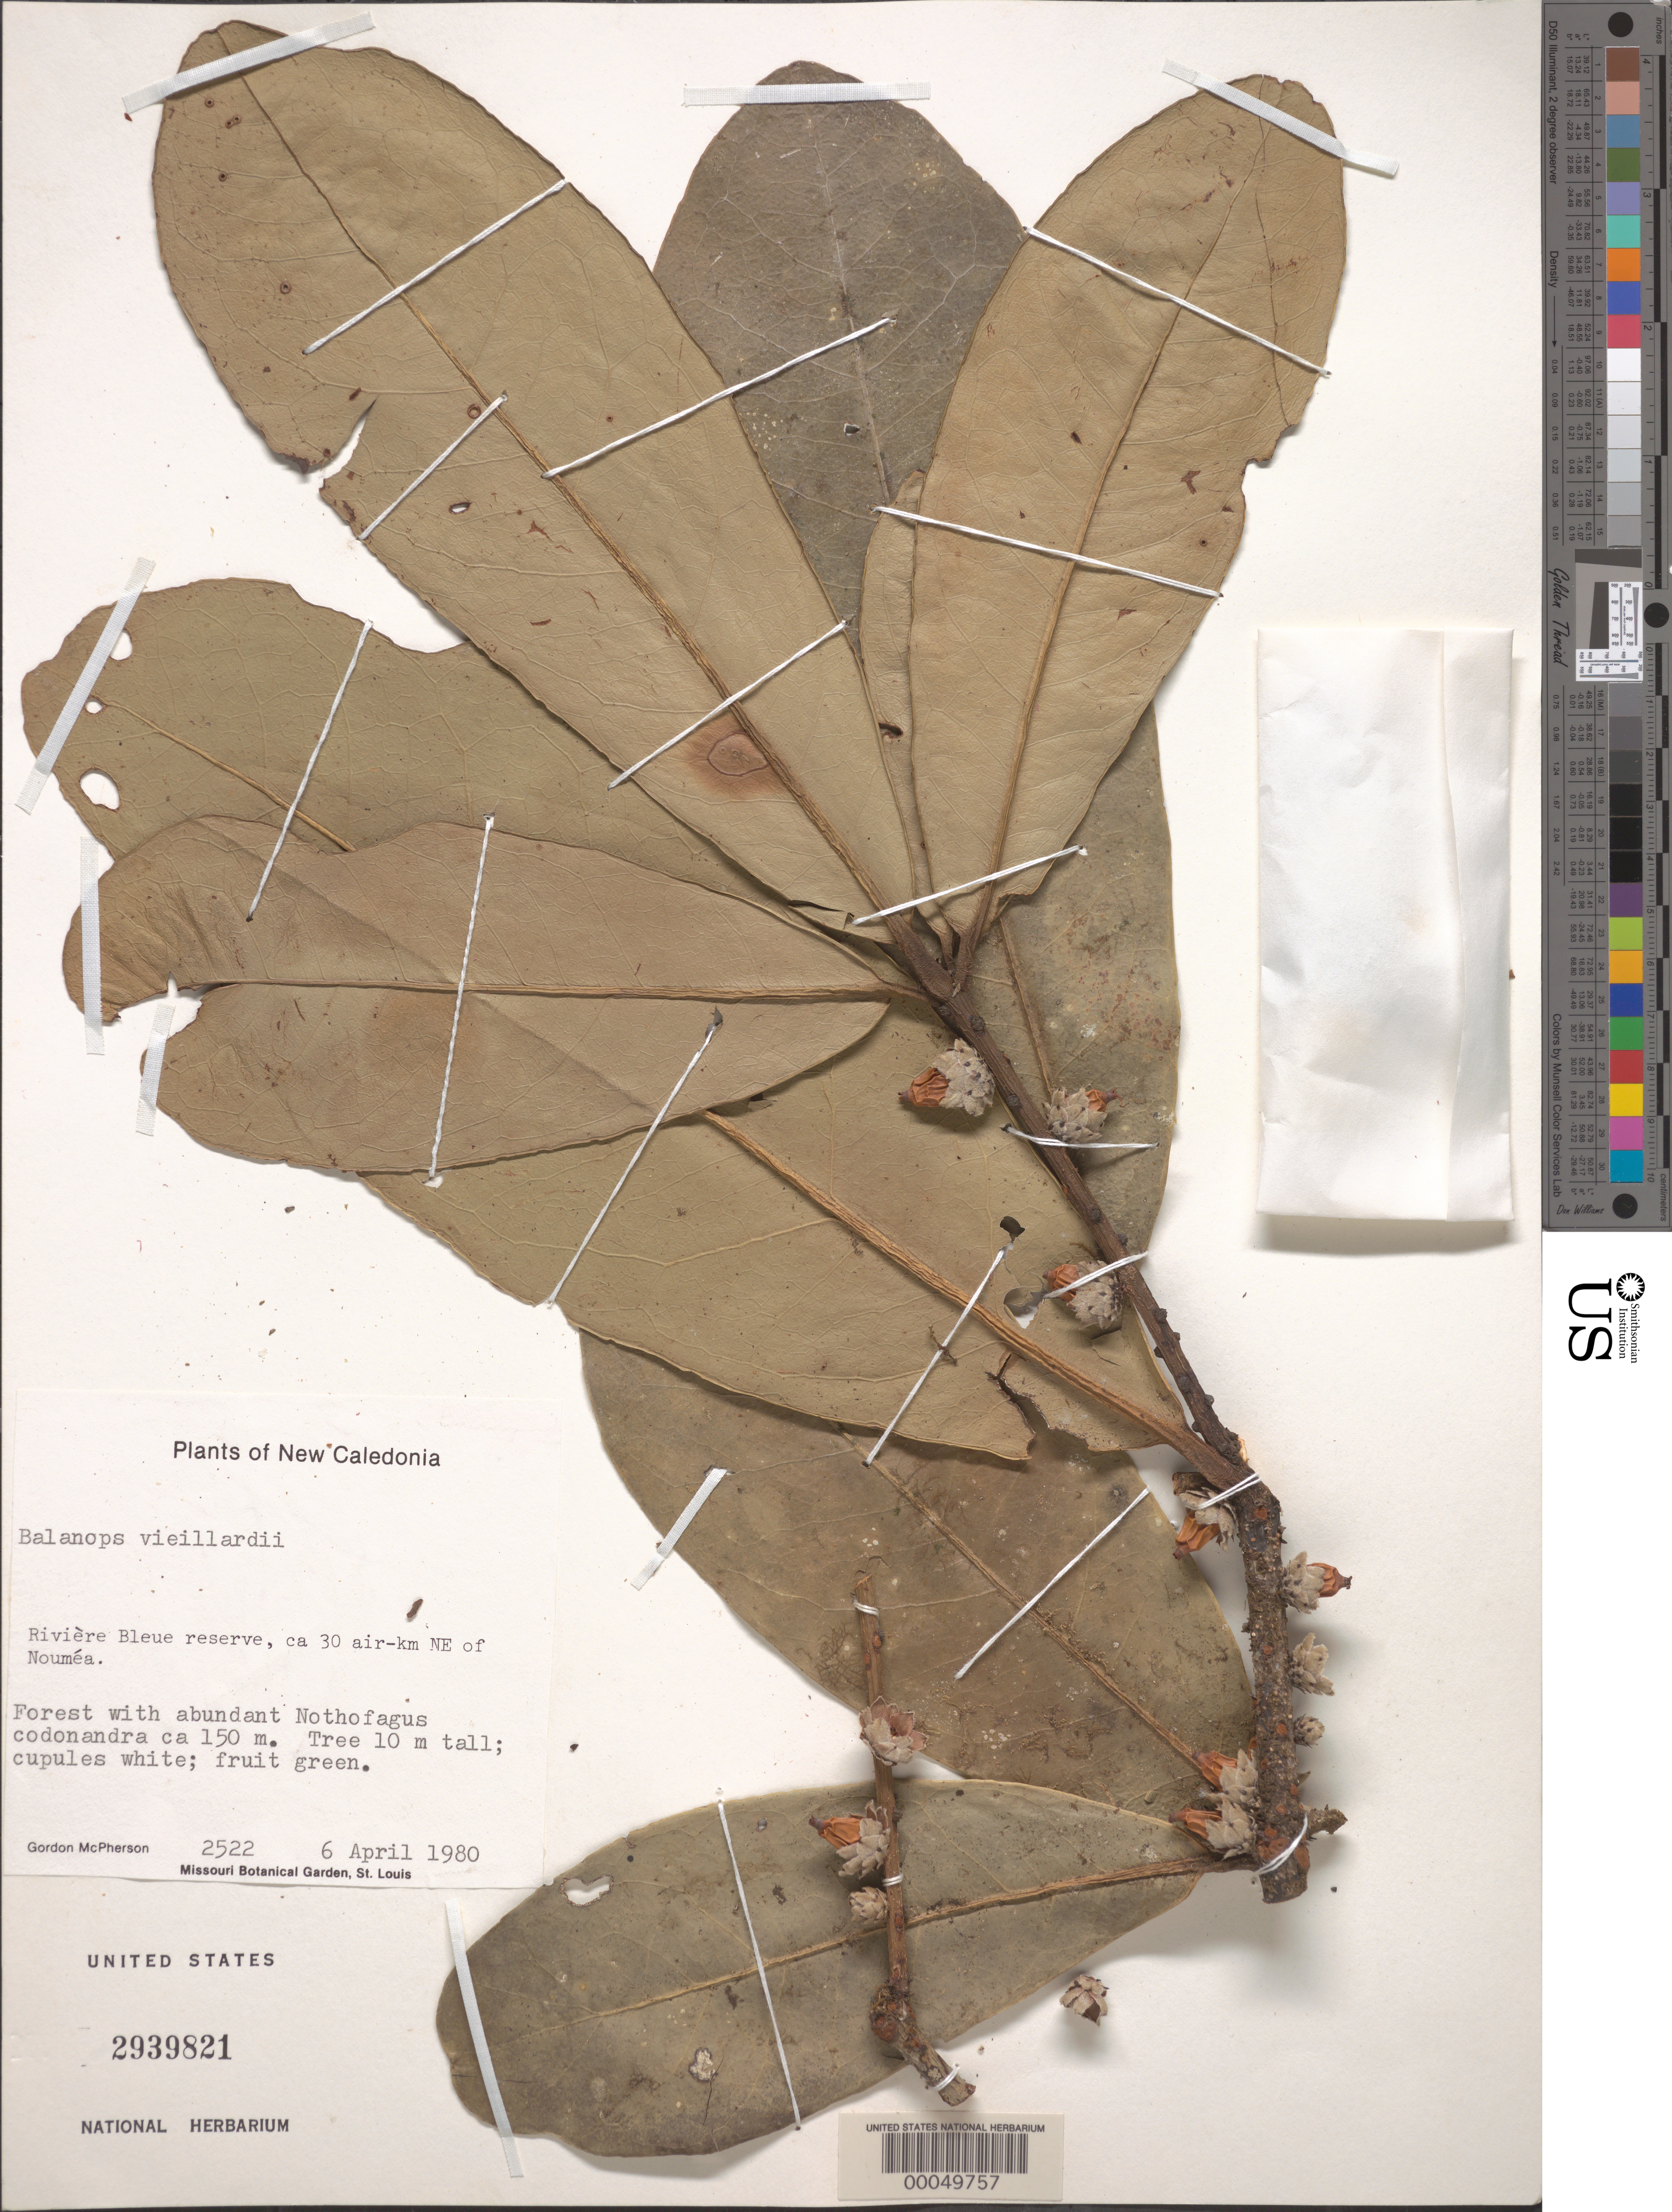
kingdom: Plantae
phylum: Tracheophyta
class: Magnoliopsida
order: Malpighiales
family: Balanopaceae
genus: Balanops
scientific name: Balanops vieillardii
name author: Baill.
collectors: G. D. McPherson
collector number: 2522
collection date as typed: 06 Apr 1980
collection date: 1980-04-06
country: New Caledonia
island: New Caledonia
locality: Riviere bleue reserve, ca 30 air-km ne of noumea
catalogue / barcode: US 2939821